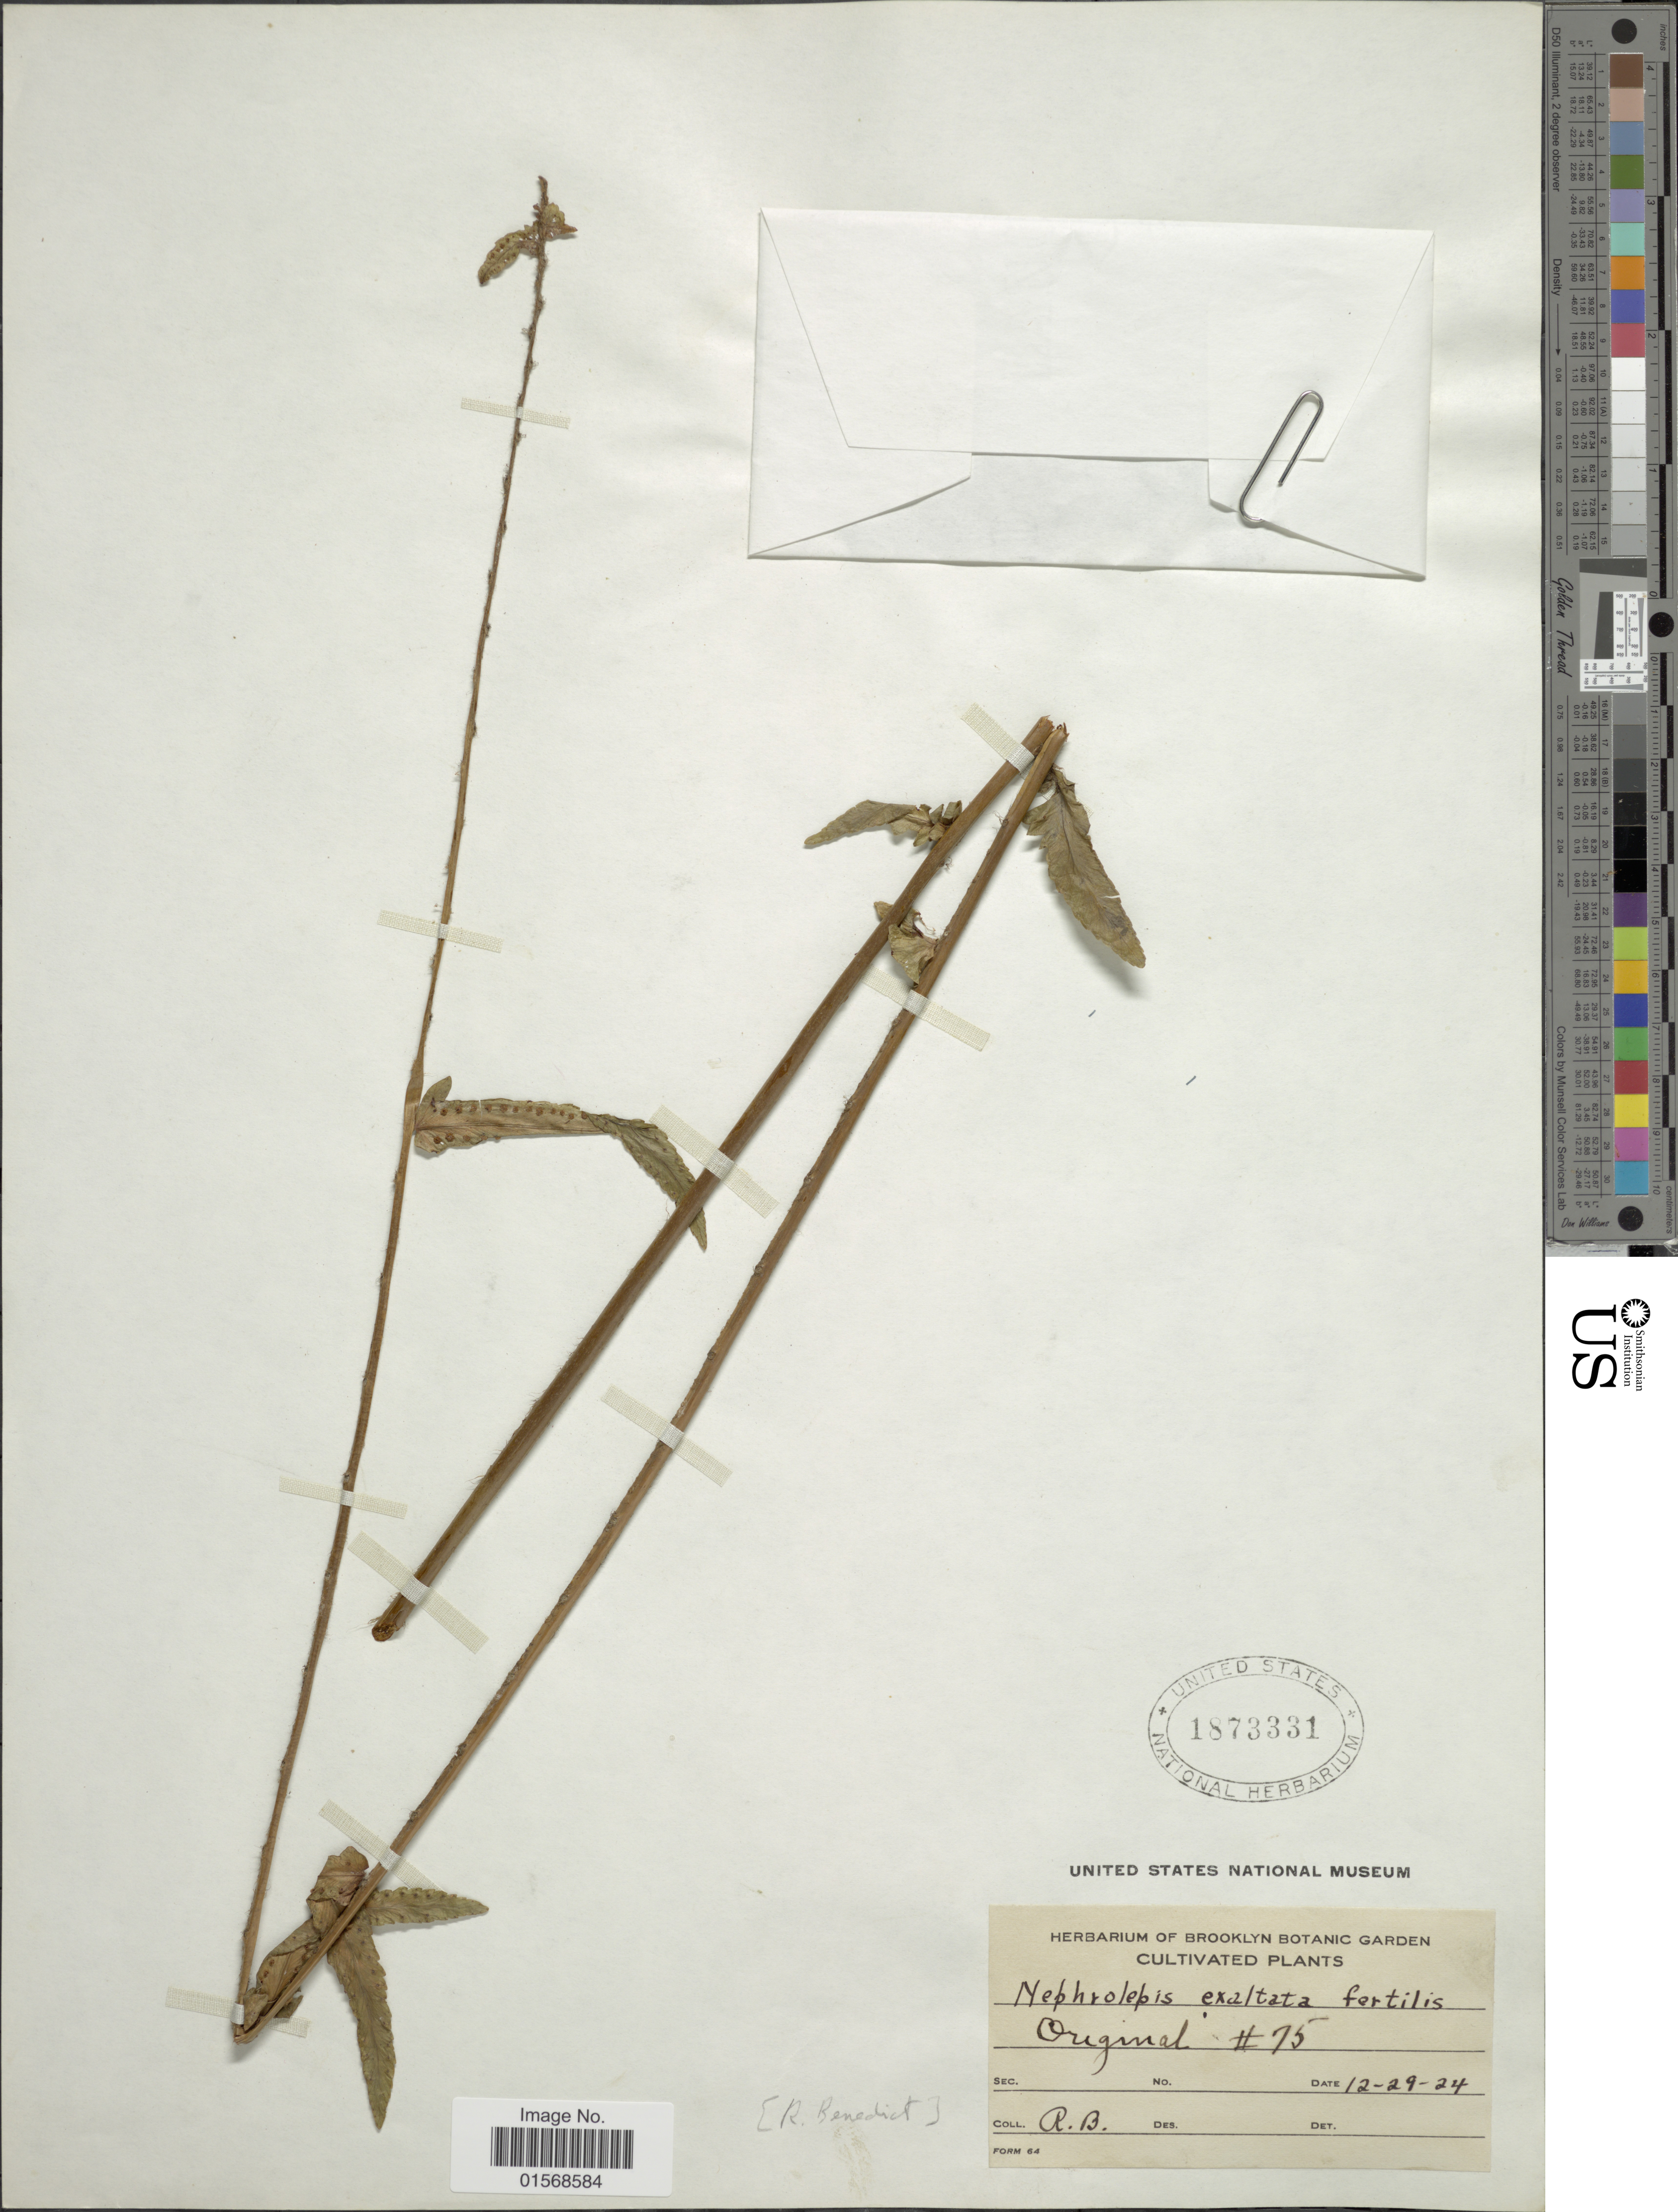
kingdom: Plantae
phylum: Tracheophyta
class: Polypodiopsida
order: Polypodiales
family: Nephrolepidaceae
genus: Nephrolepis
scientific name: Nephrolepis 'Fertilis'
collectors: R. B.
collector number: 72?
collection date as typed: Transcribed d/m/y: 29/12/24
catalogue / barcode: US 1873331